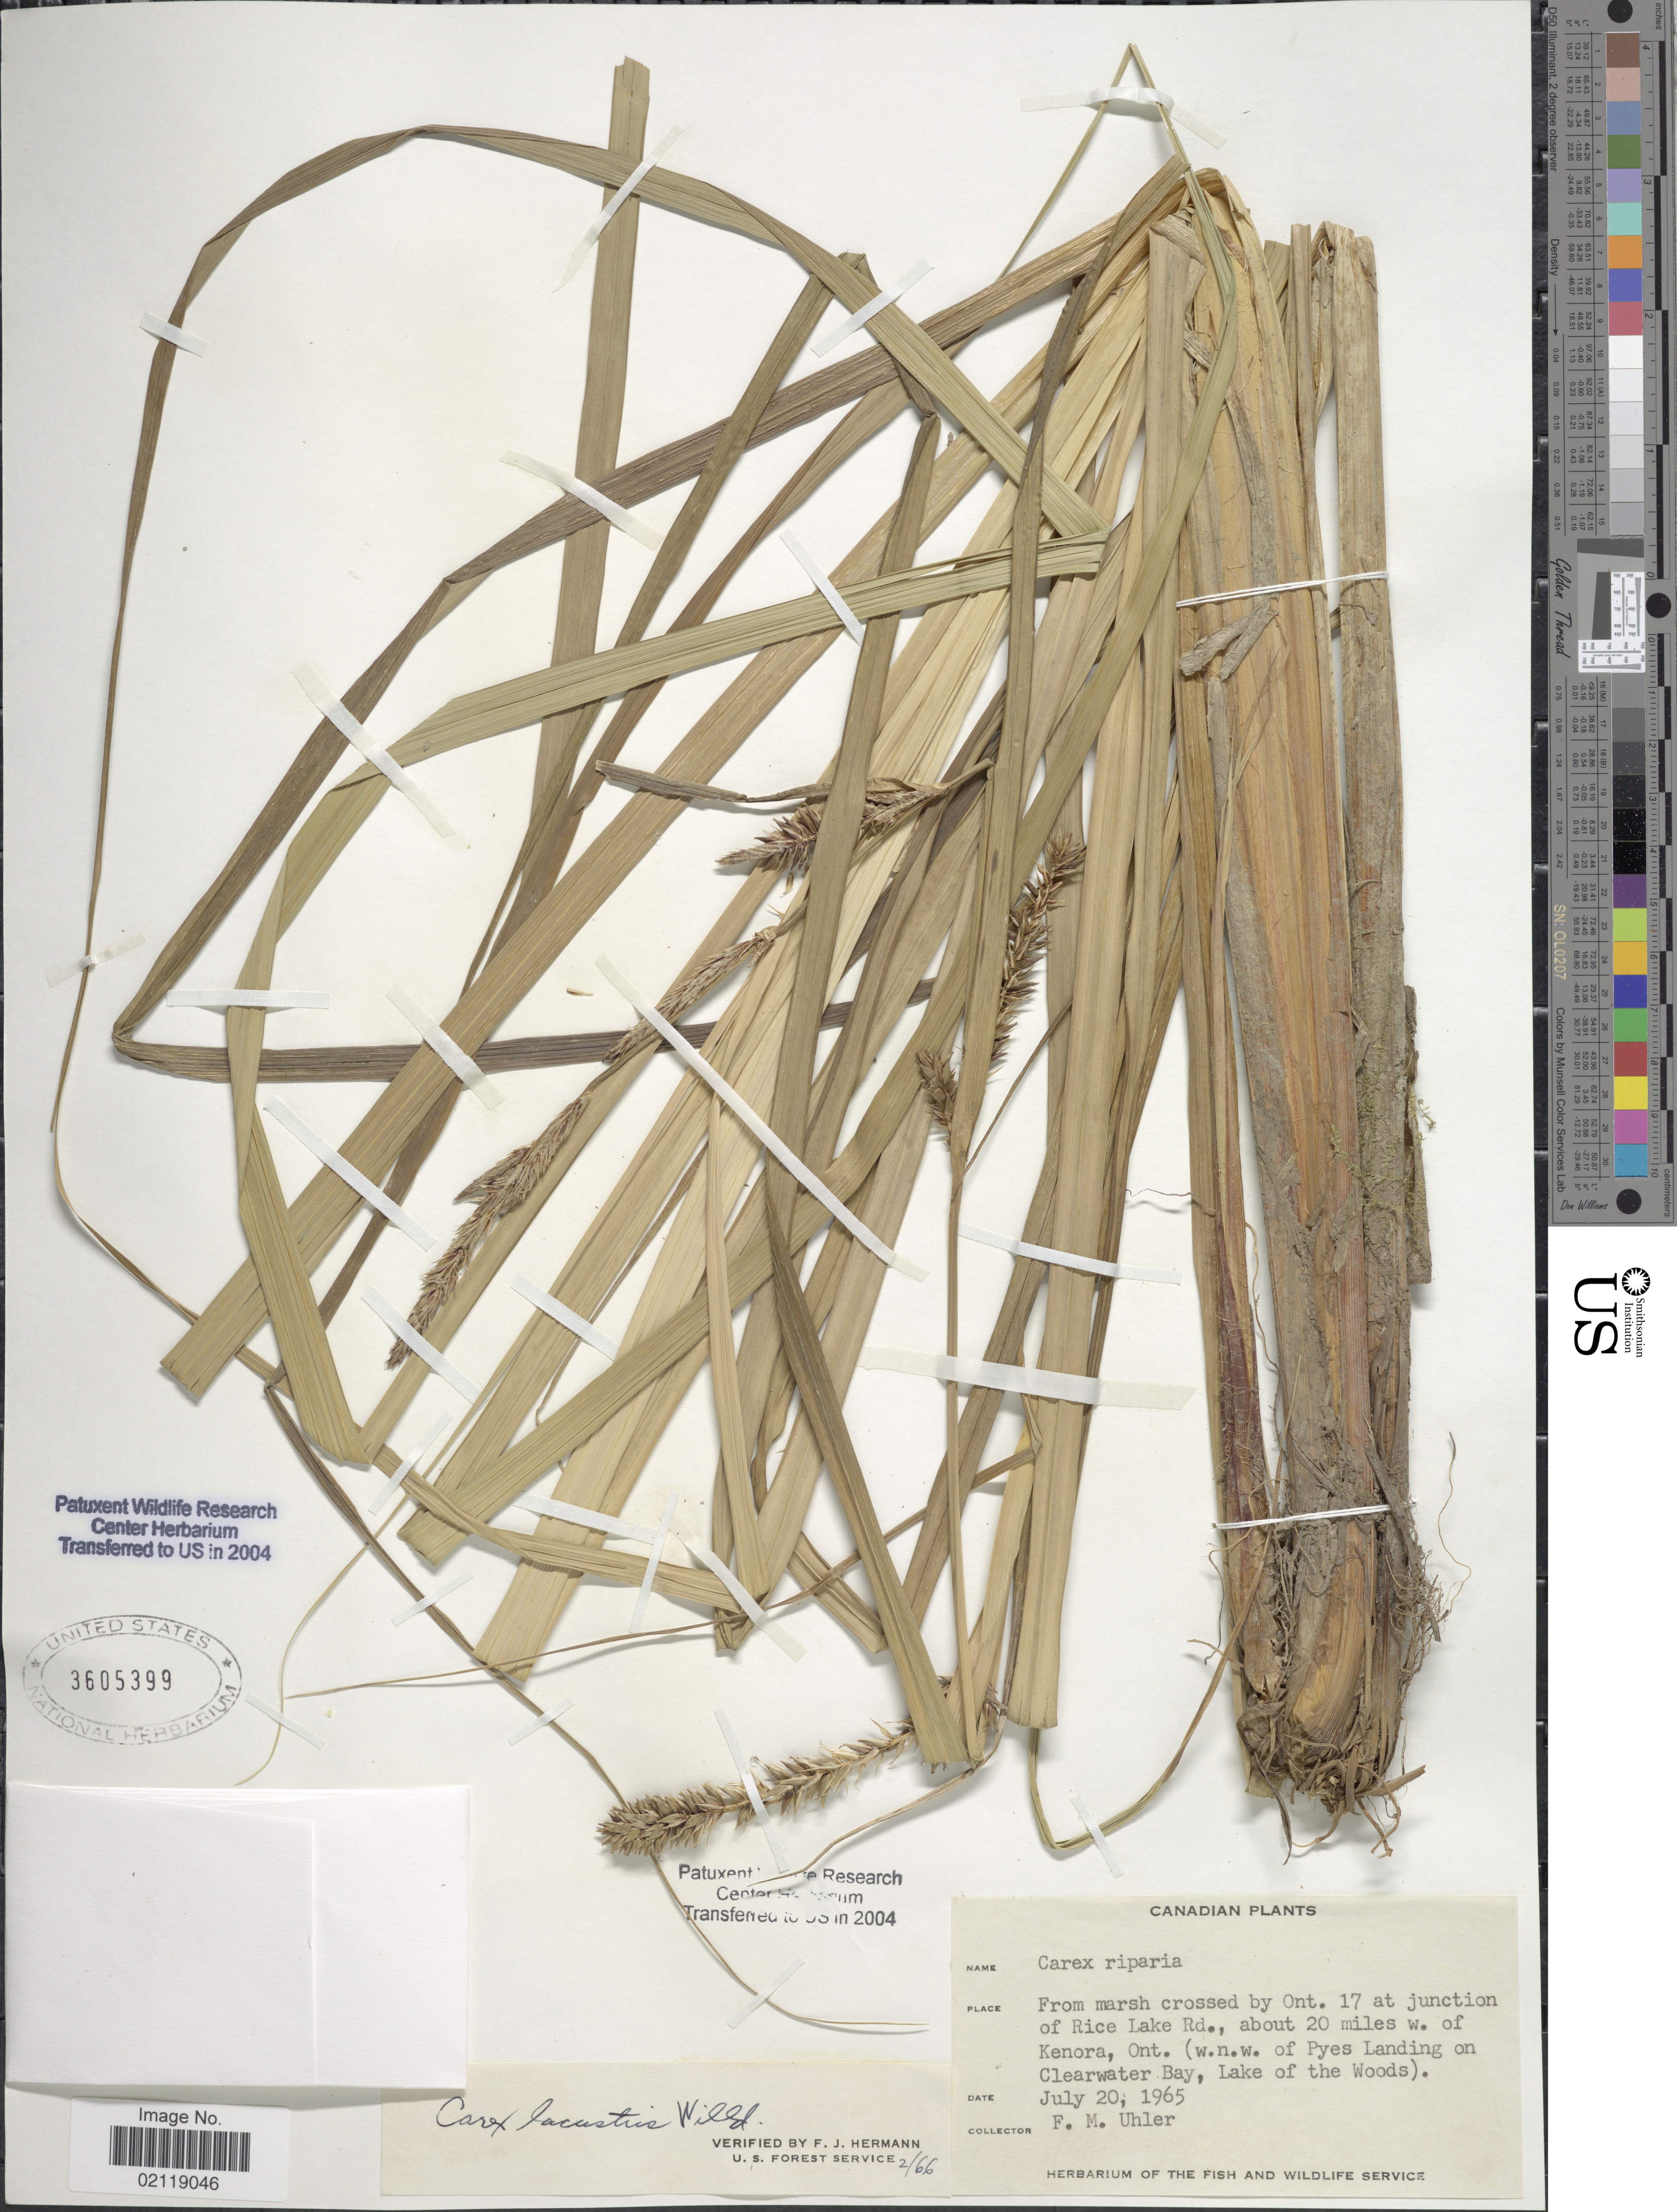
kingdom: Plantae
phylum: Tracheophyta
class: Liliopsida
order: Poales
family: Cyperaceae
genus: Carex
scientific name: Carex lacustris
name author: Willd.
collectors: F. M. Uhler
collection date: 1965-07-20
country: Canada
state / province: Ontario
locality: From marsh crossed by Ont. 17 at junction of Rice Lake Rd., about 20 miles w. of Kenora, Ont. (w.n.w. of Pyes Landing on Clearwater Bay, Lake of the woods)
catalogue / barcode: US 3605399